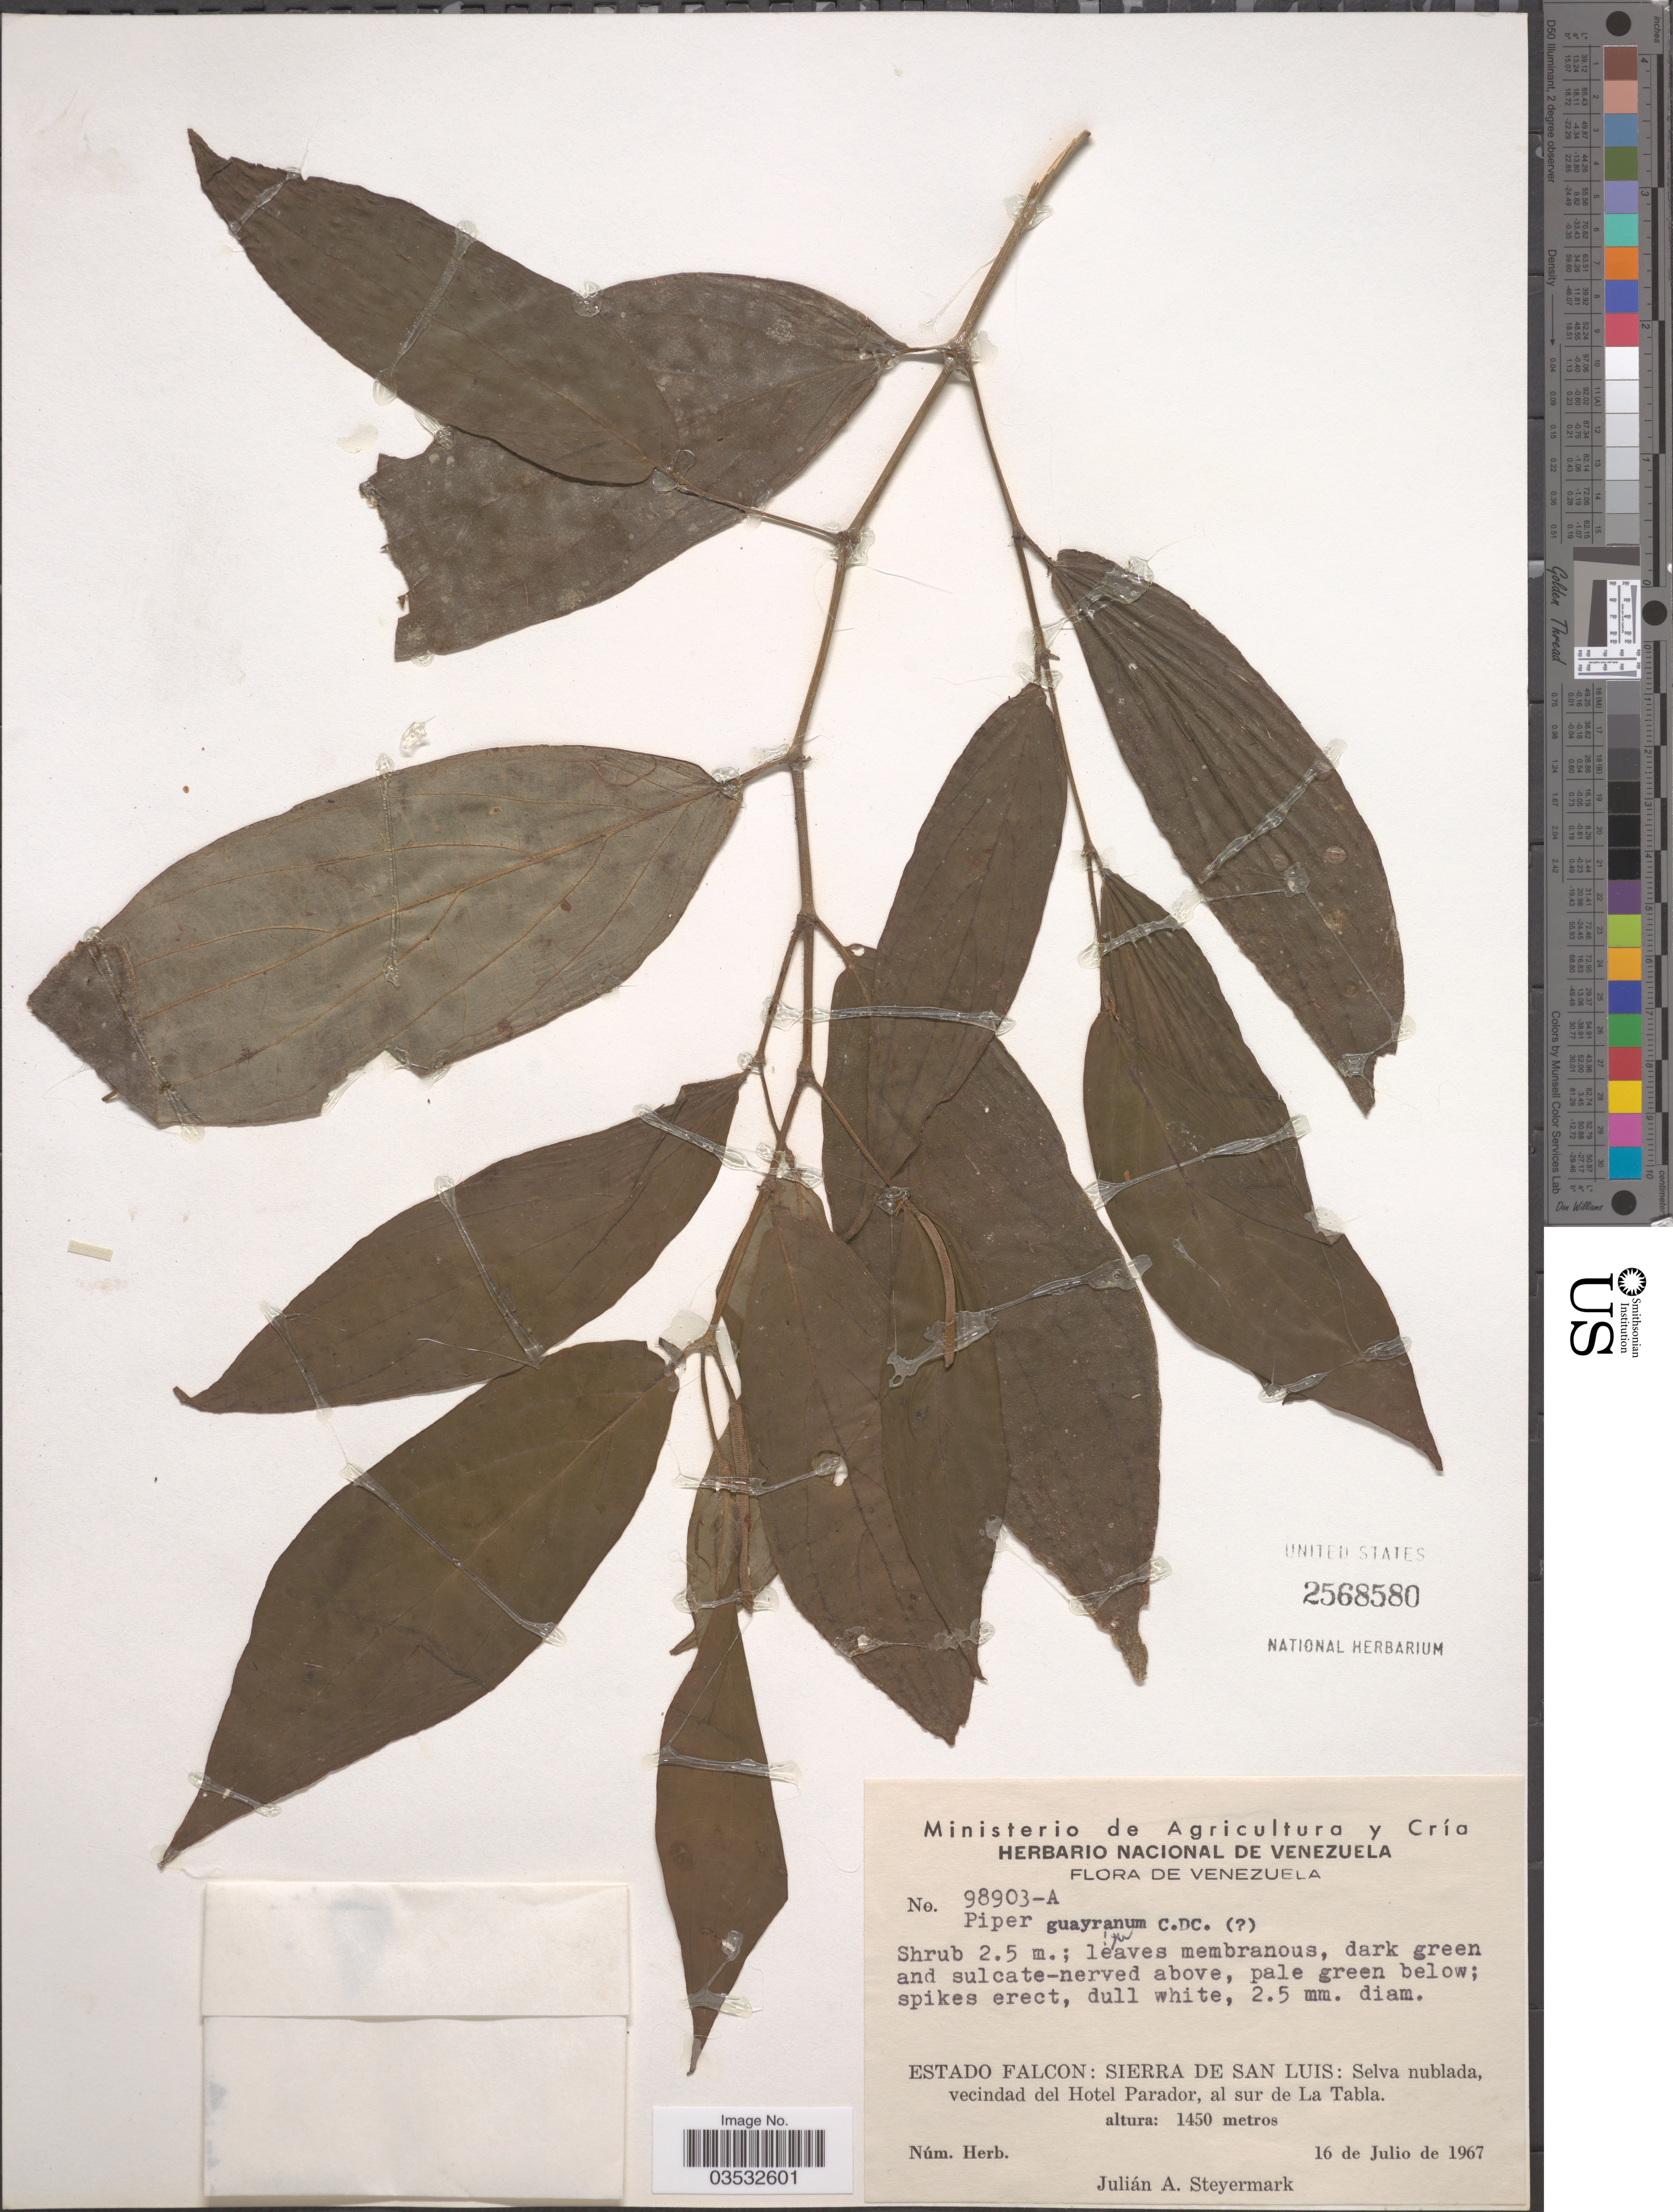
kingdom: Plantae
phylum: Tracheophyta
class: Magnoliopsida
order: Piperales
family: Piperaceae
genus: Piper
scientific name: Piper dilatatum f. guayranum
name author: (C. DC.) Steyerm.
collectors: J. Steyermark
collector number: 98903A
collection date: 1967-07-16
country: Venezuela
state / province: Falcon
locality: Sierra de San Luis: Selva nublada, vecindad del Hotel Parador, al sur de La Tabla.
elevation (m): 1450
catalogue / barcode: US 2568580